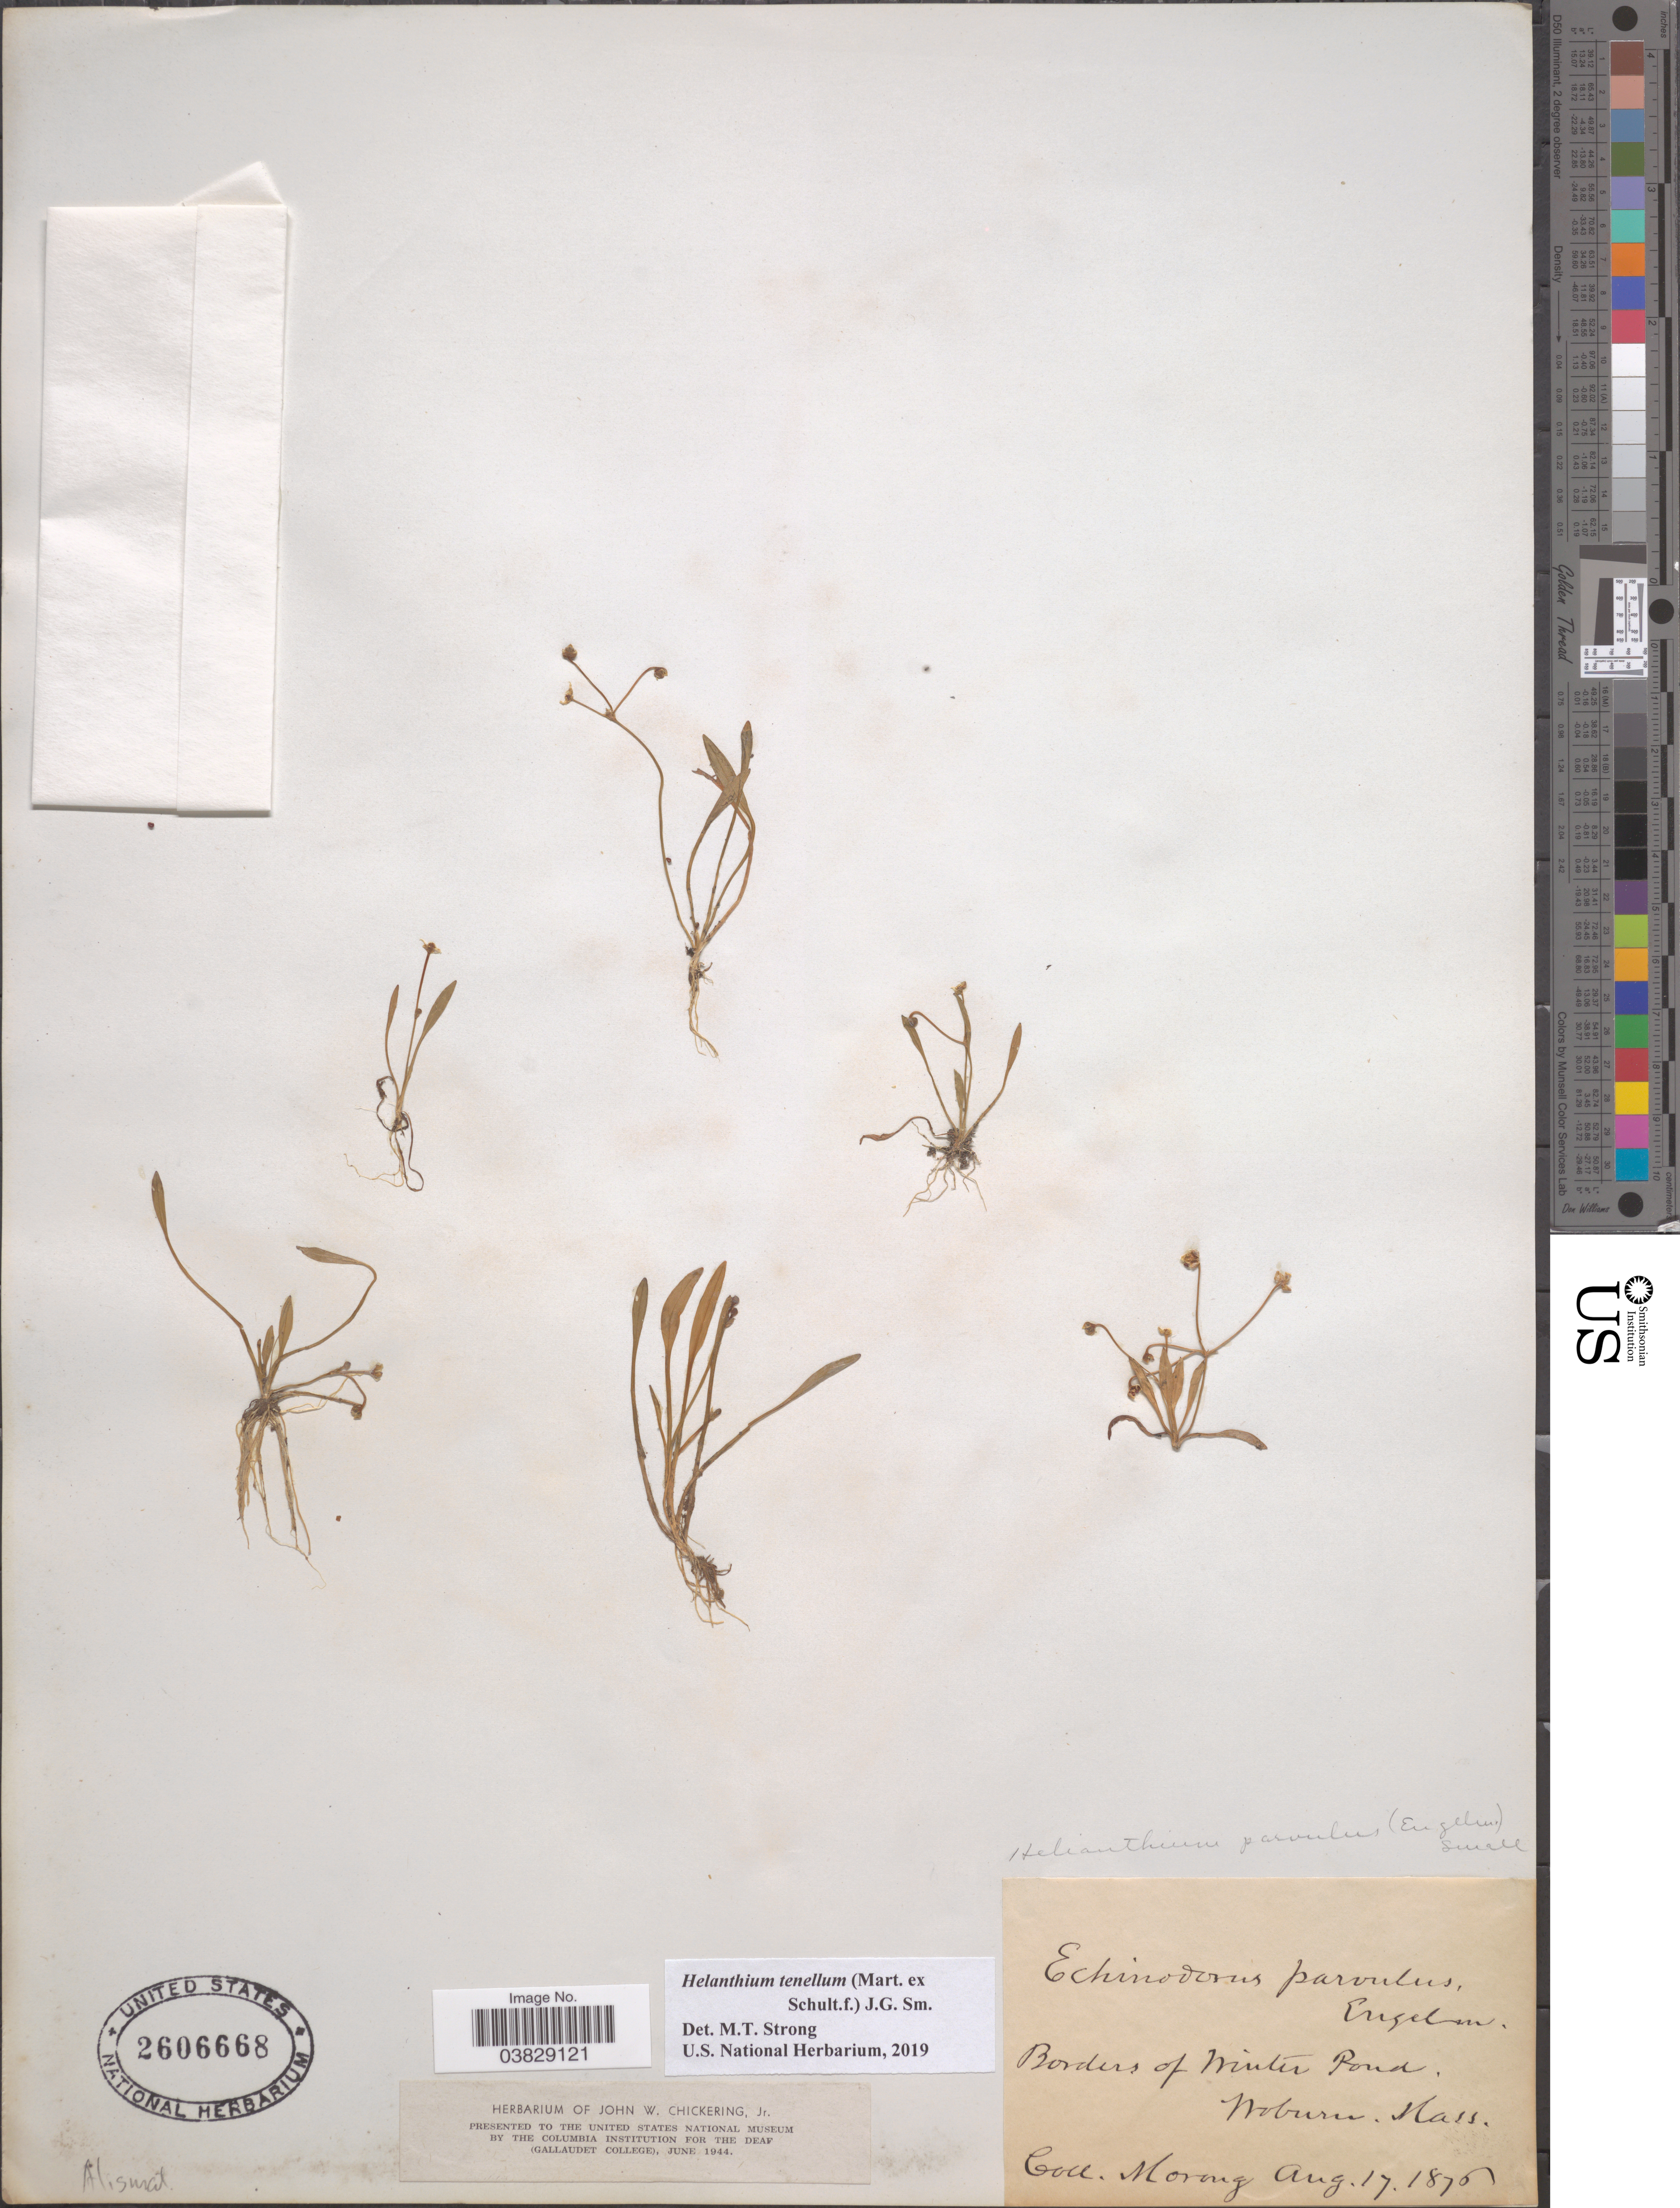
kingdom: Plantae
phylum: Tracheophyta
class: Liliopsida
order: Alismatales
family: Alismataceae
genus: Helanthium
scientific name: Helanthium tenellum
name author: (Mart. ex Schult. f.) J.G. Sm.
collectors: Morong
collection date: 1875-08-17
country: United States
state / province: Massachusetts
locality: Borders of Winter Pond. Woburn.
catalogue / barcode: US 2606668